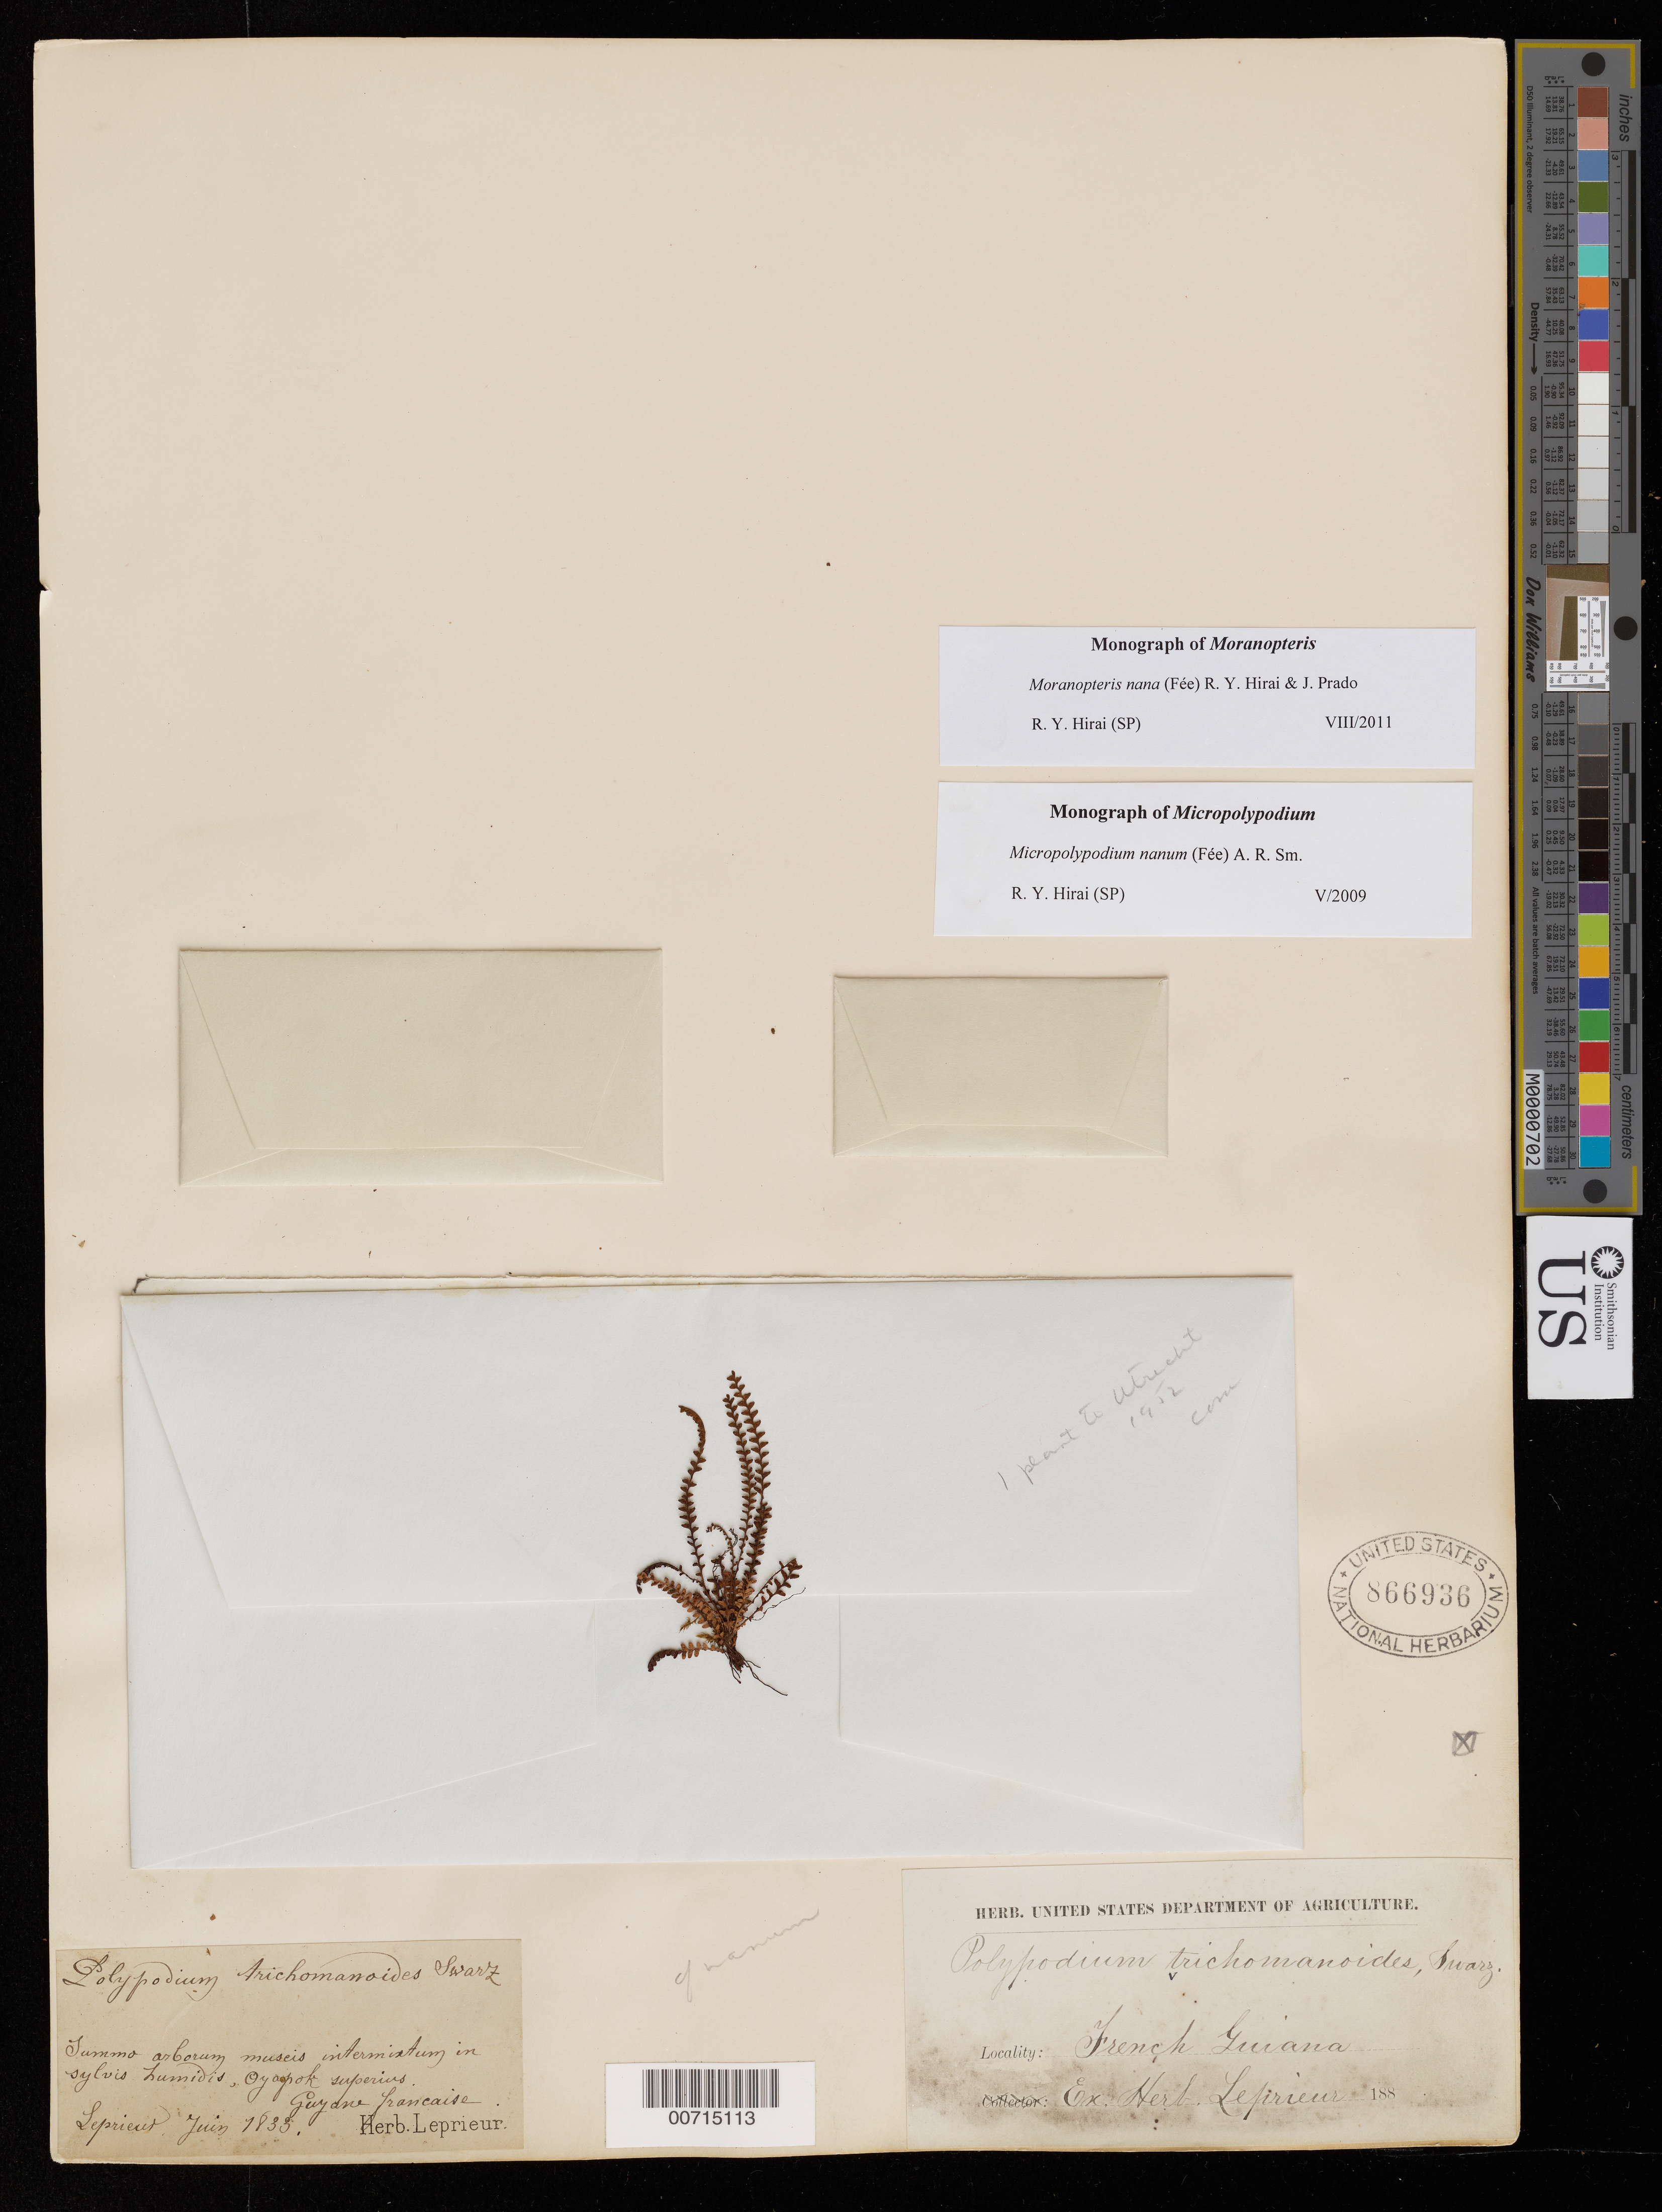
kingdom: Plantae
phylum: Tracheophyta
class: Polypodiopsida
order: Polypodiales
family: Polypodiaceae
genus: Moranopteris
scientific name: Moranopteris nana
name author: (Fée) R. Y. Hirai & J. Prado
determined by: Hirai, R. Y., (SP)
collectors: F. M. R. Leprieur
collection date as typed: June 1835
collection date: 1835-06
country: French Guiana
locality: Oyapock, superíor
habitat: Tummo arborum muscis interminatum in sylvis humidis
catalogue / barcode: US 866936